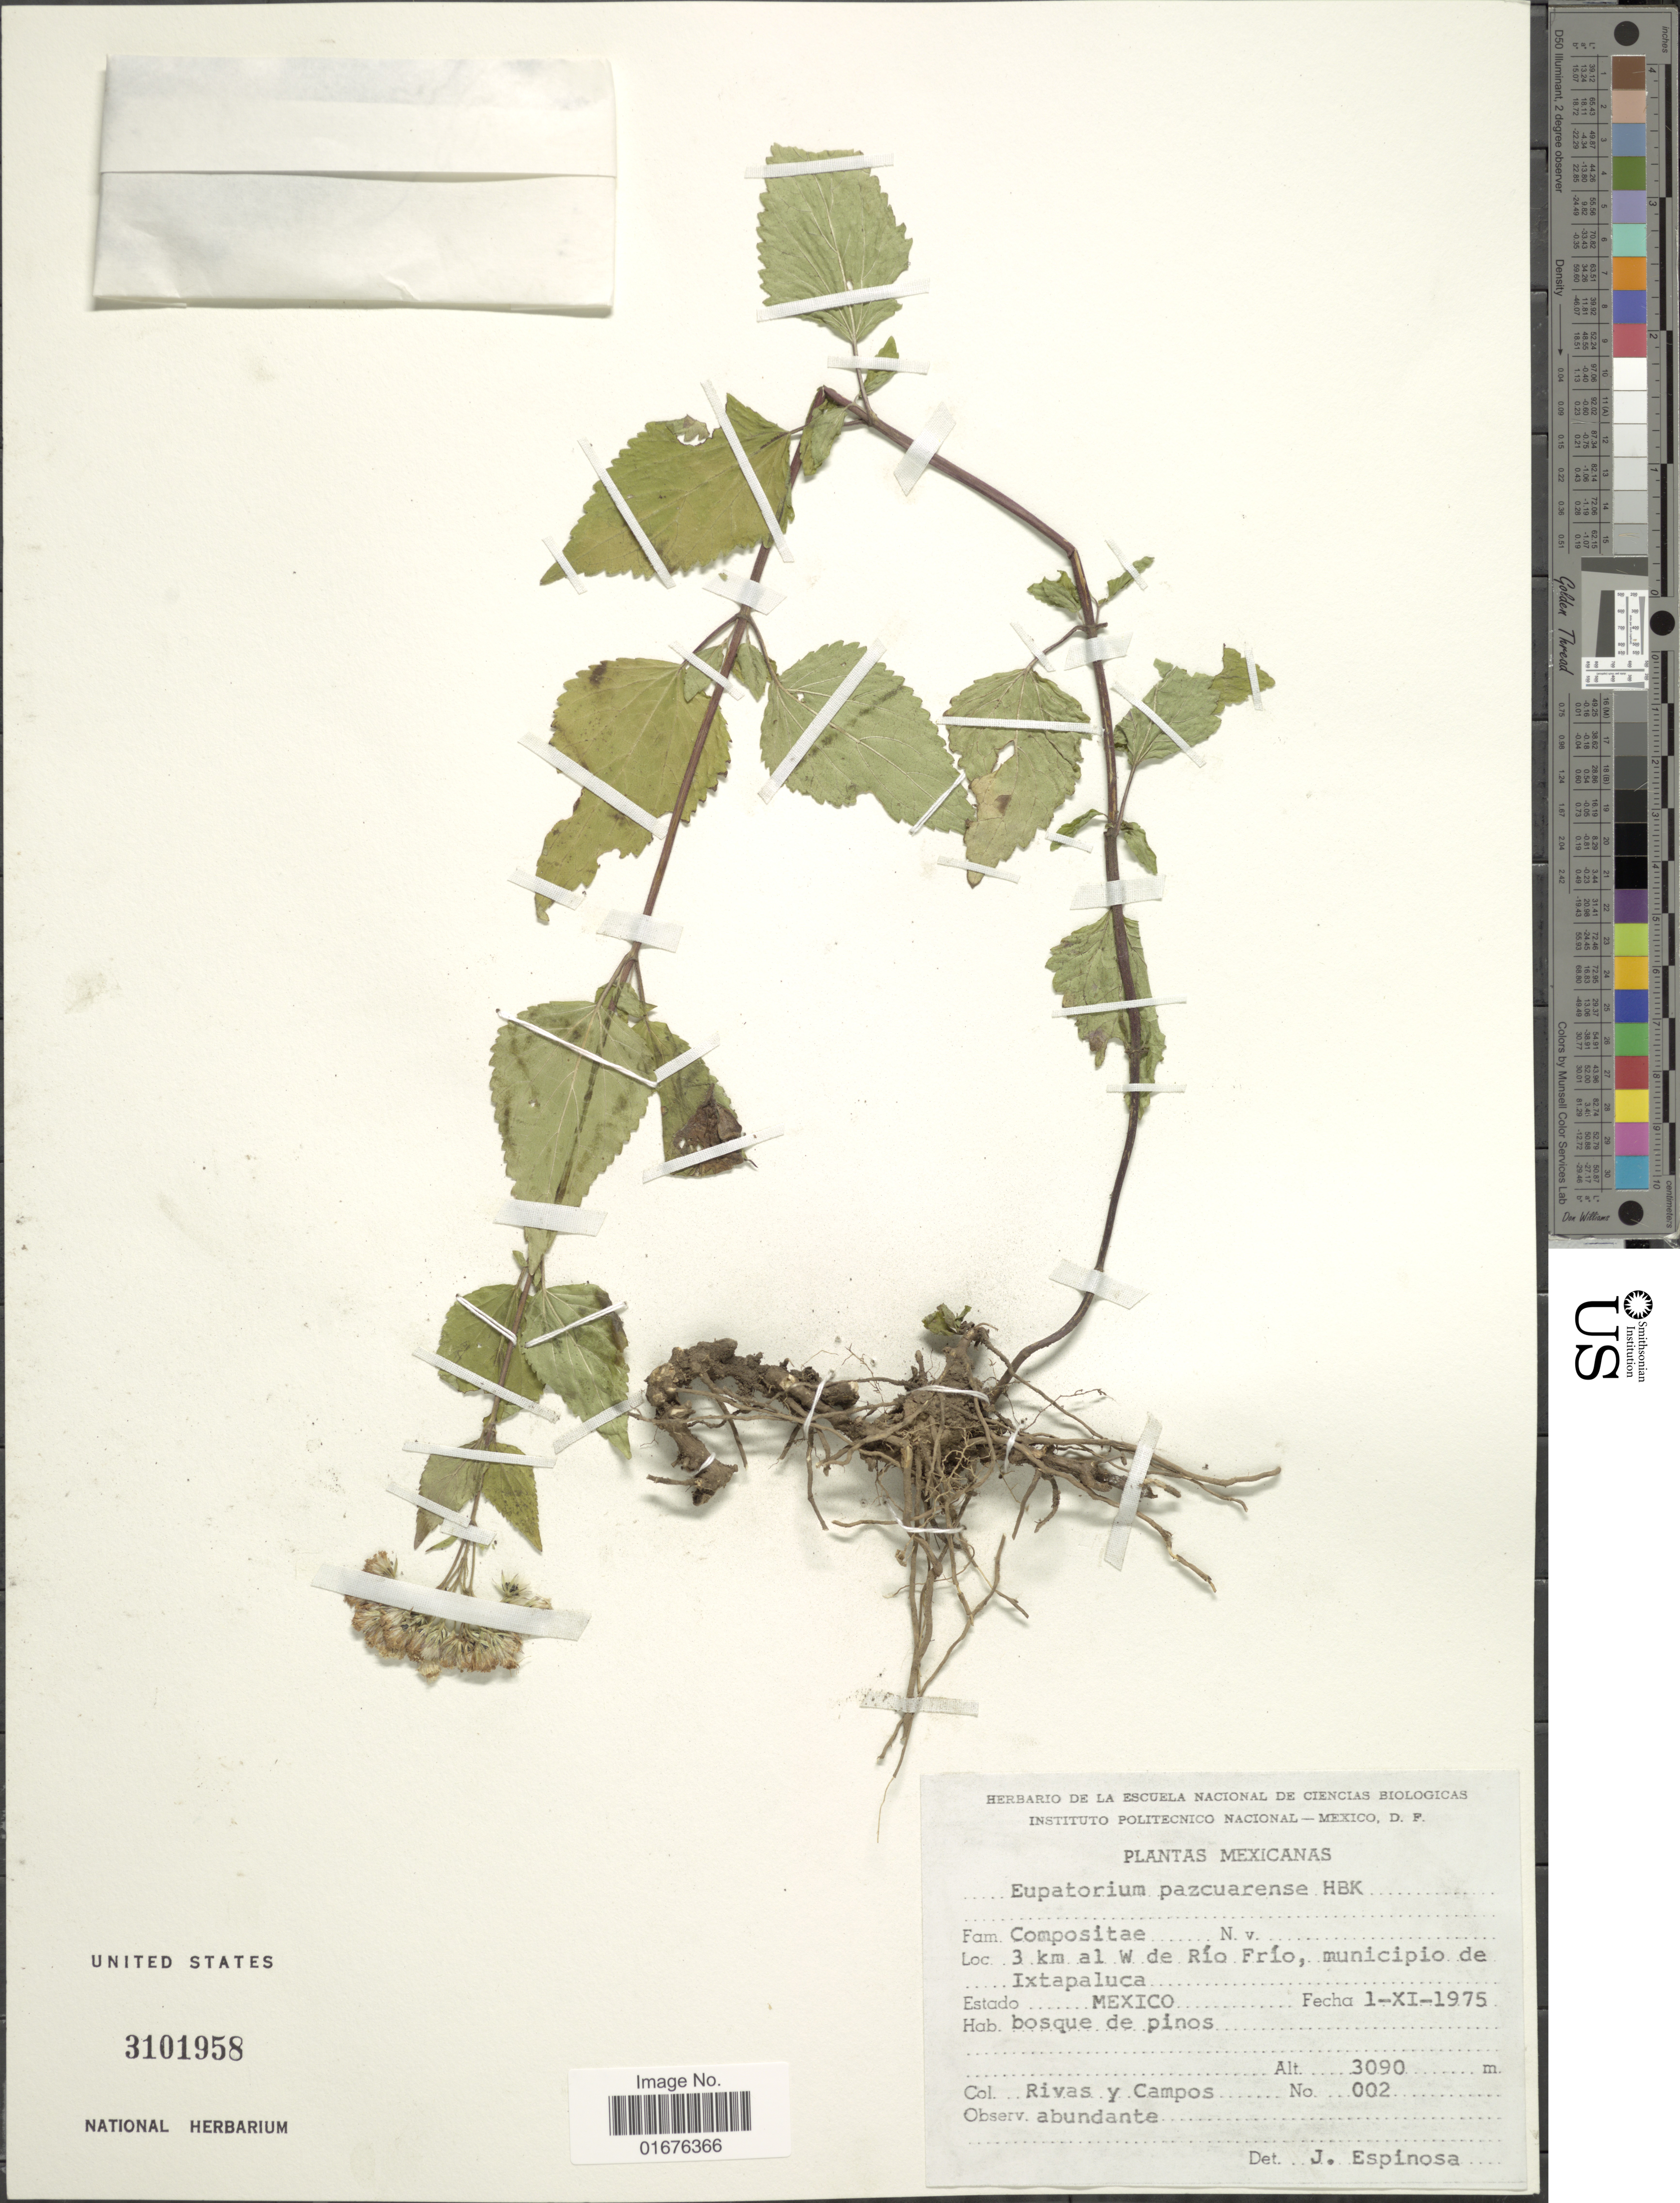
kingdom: Plantae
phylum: Tracheophyta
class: Magnoliopsida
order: Asterales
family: Asteraceae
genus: Ageratina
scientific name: Ageratina pazcuarensis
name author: (Kunth) R.M. King & H. Rob.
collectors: Rivas & Campos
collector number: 002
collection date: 1975-11-01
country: Mexico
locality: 3 km al W de Río Frío, municipio de Ixtapaluca, bosque de pinos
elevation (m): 3090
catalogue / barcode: US 3101958